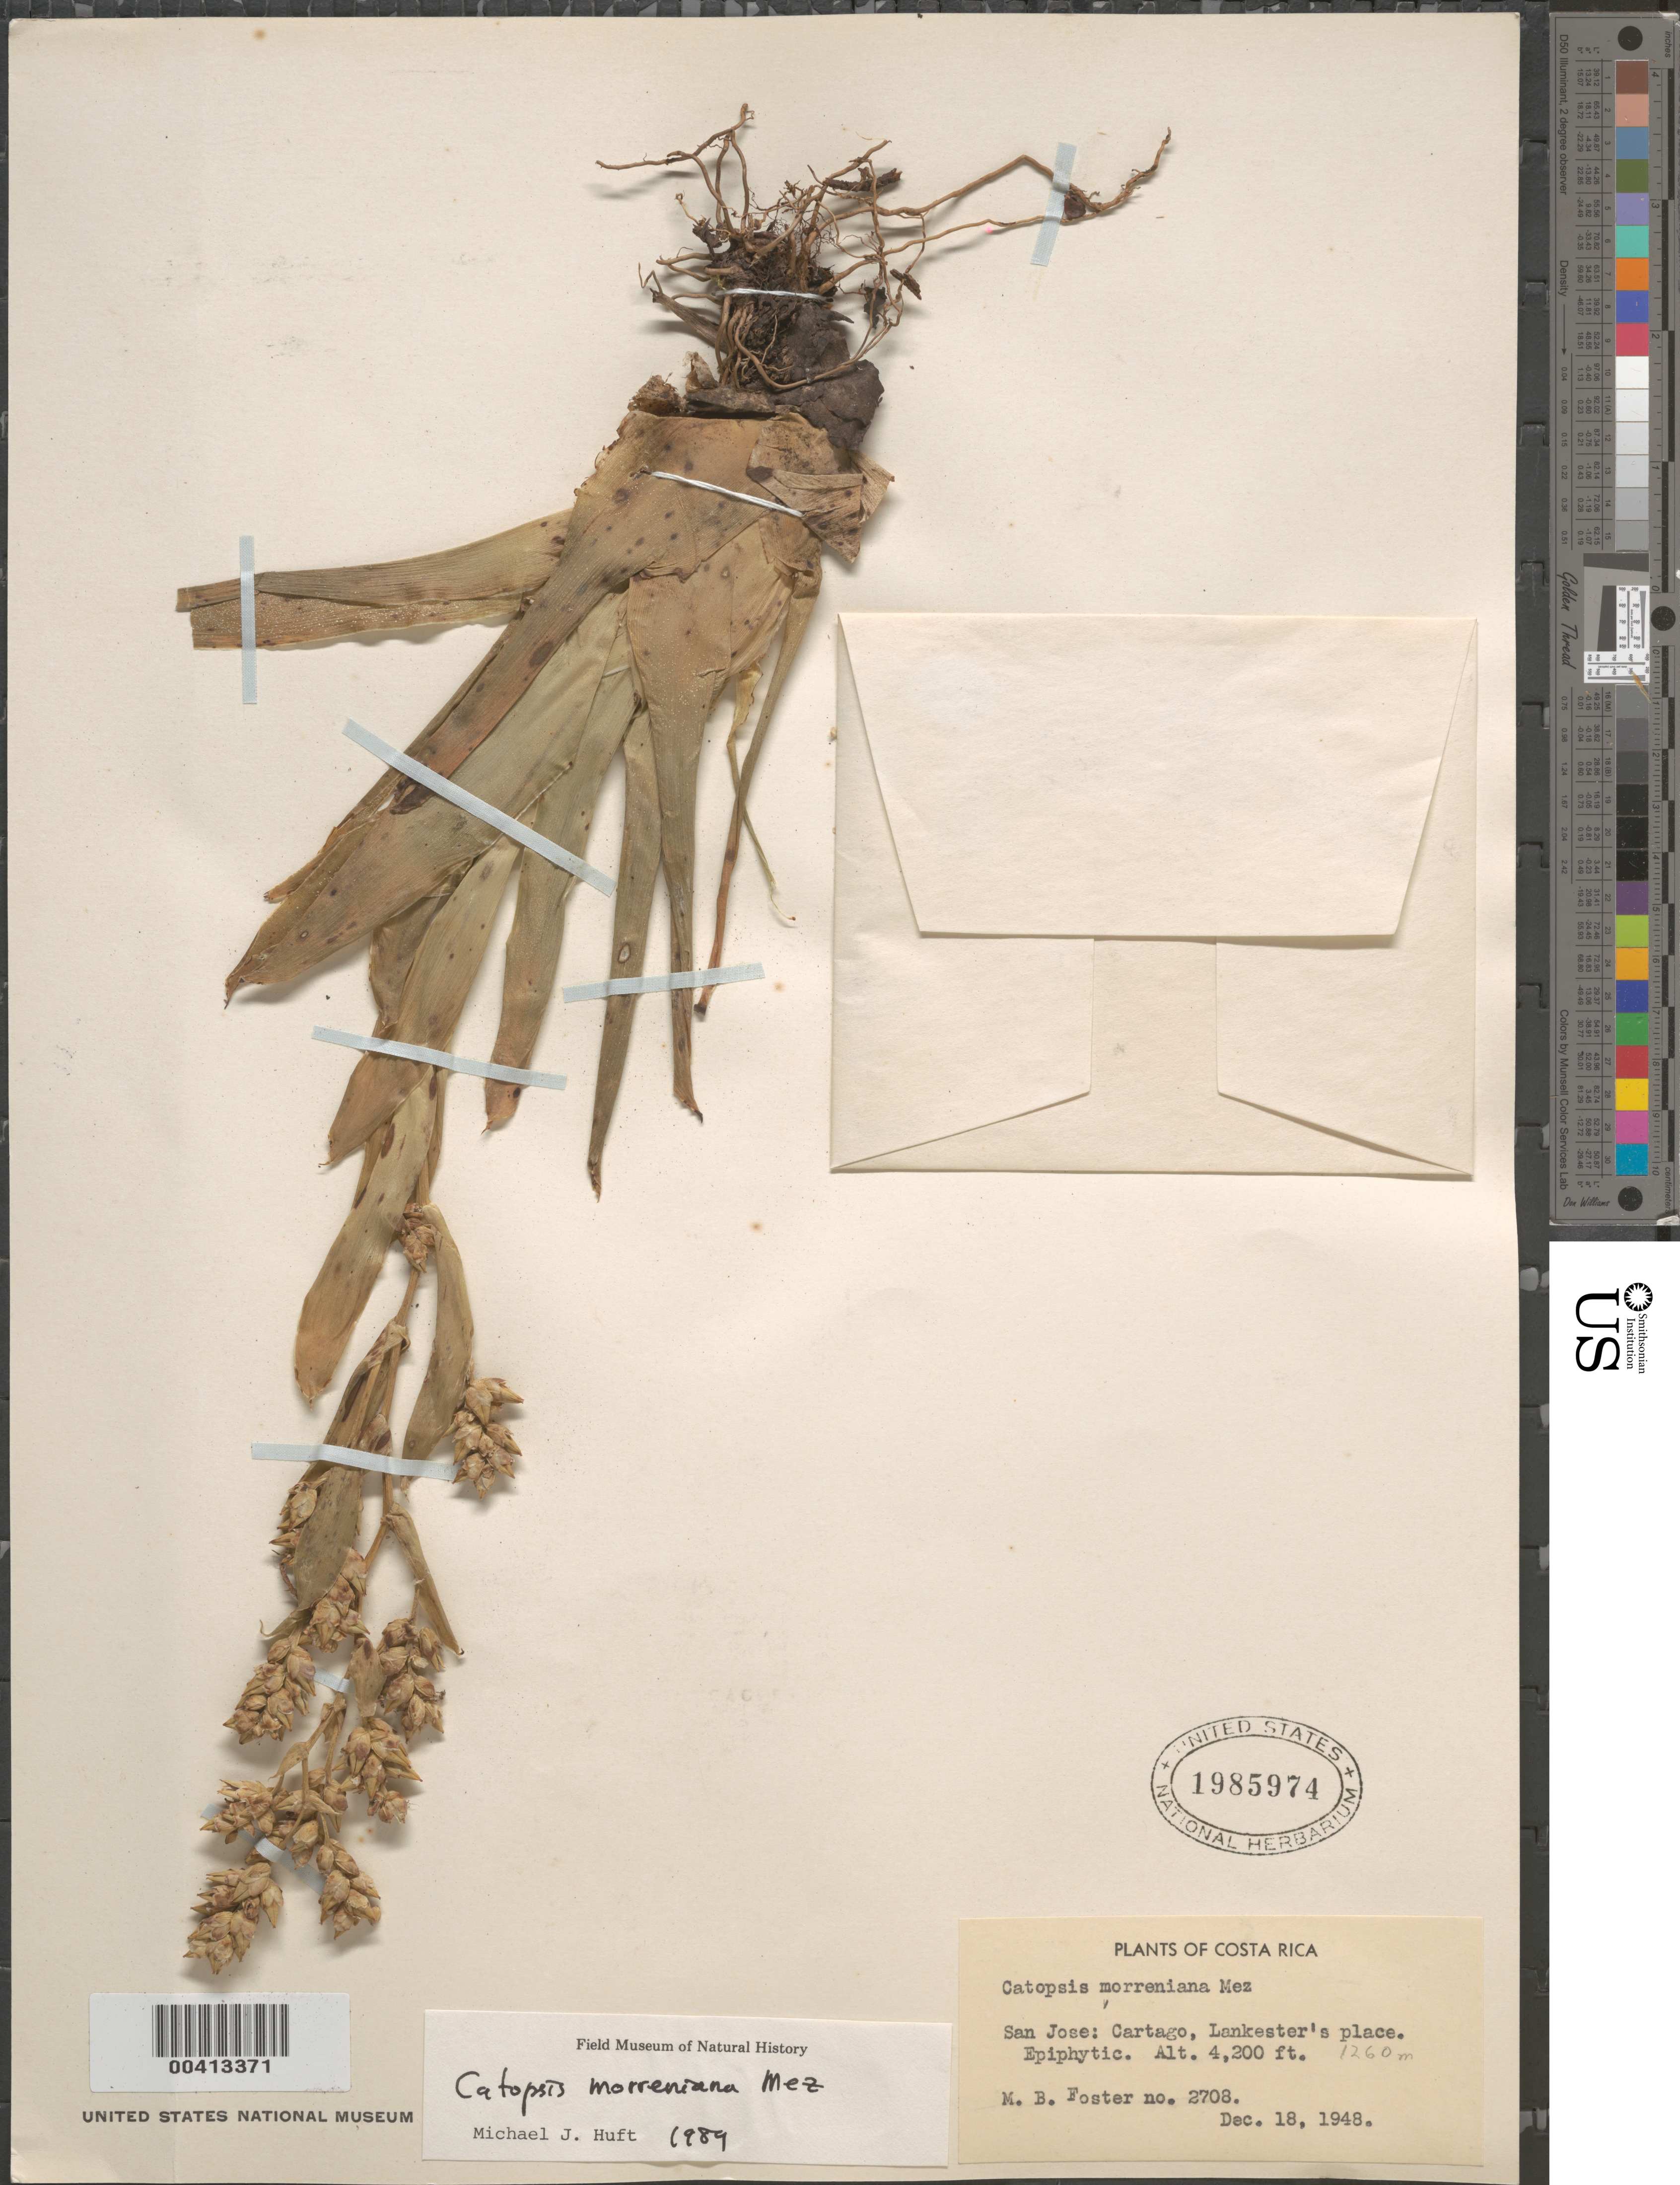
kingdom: Plantae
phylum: Tracheophyta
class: Liliopsida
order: Poales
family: Bromeliaceae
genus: Catopsis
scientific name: Catopsis morreniana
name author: Mez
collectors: M. B. Foster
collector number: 2708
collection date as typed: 18 Dec 1948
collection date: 1948-12-18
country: Costa Rica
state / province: San José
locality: Cartago, lankaster's place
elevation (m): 1280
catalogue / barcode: US 1985974